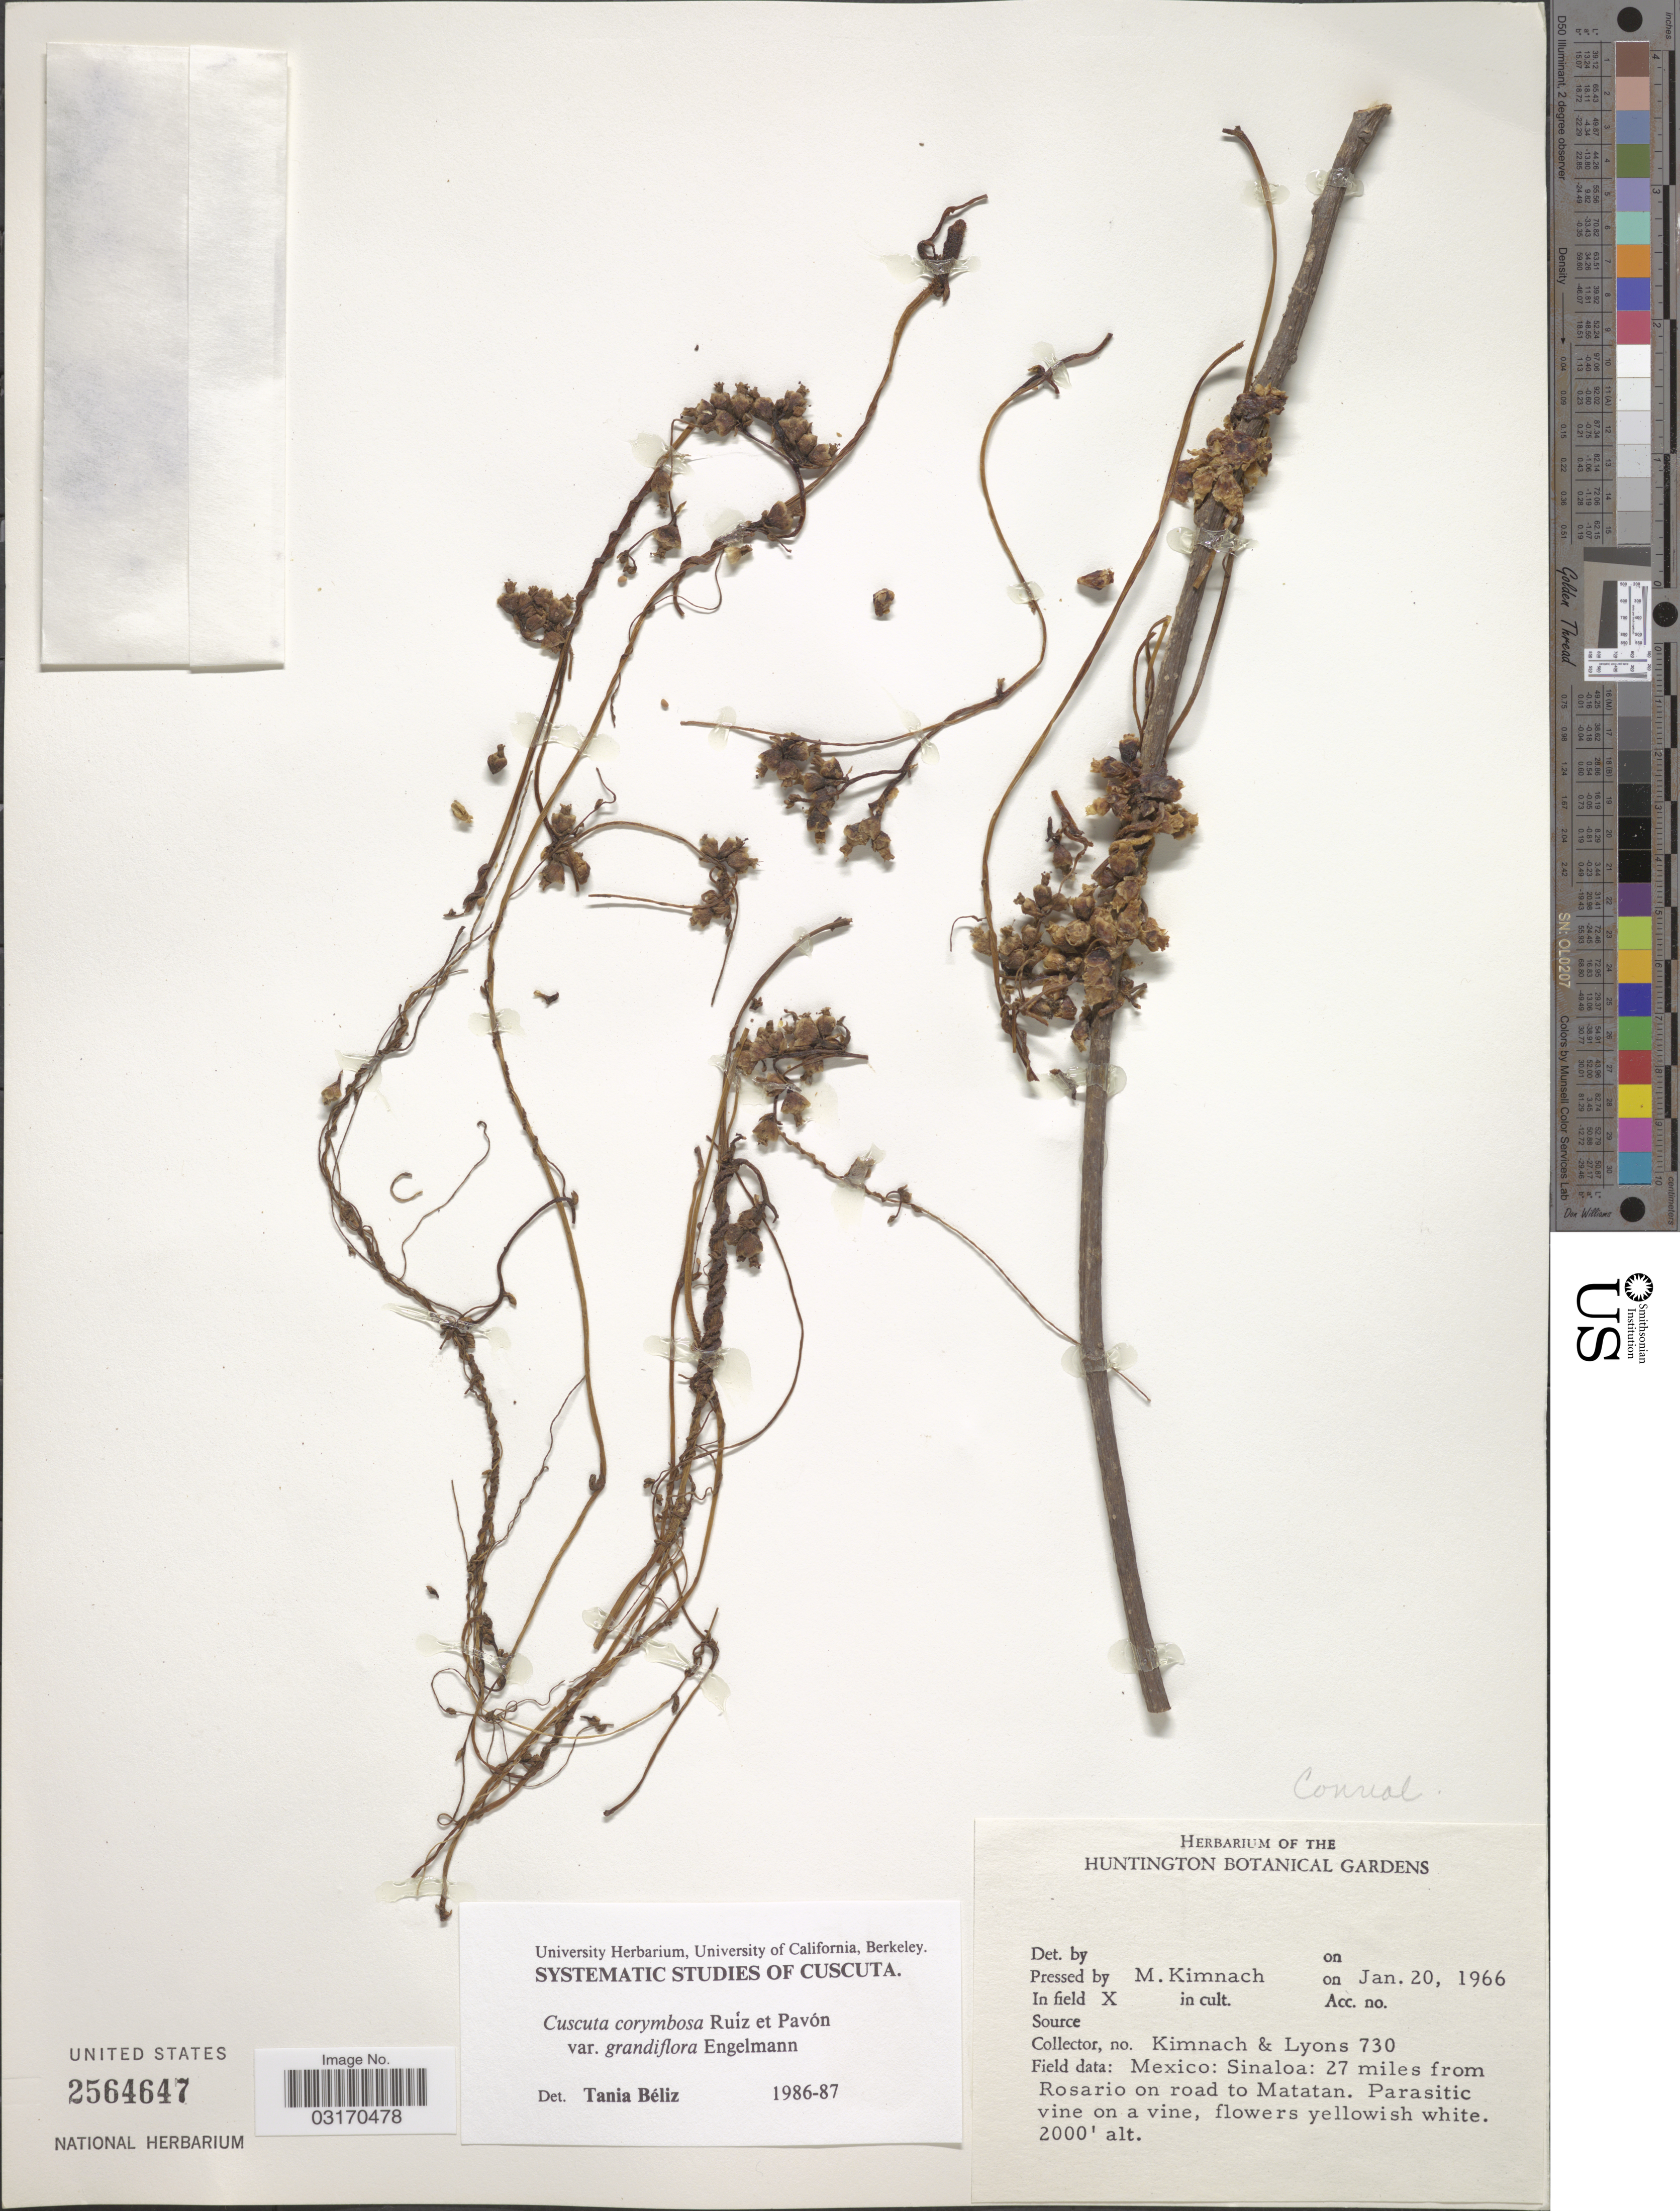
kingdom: Plantae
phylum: Tracheophyta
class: Magnoliopsida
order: Solanales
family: Convolvulaceae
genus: Cuscuta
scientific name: Cuscuta corymbosa var. grandiflora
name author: Engelm.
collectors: M. W. Kimnach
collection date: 1966-01-20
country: United States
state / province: California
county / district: Los Angeles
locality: Huntington Botanical Gardens.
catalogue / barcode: US 2564647